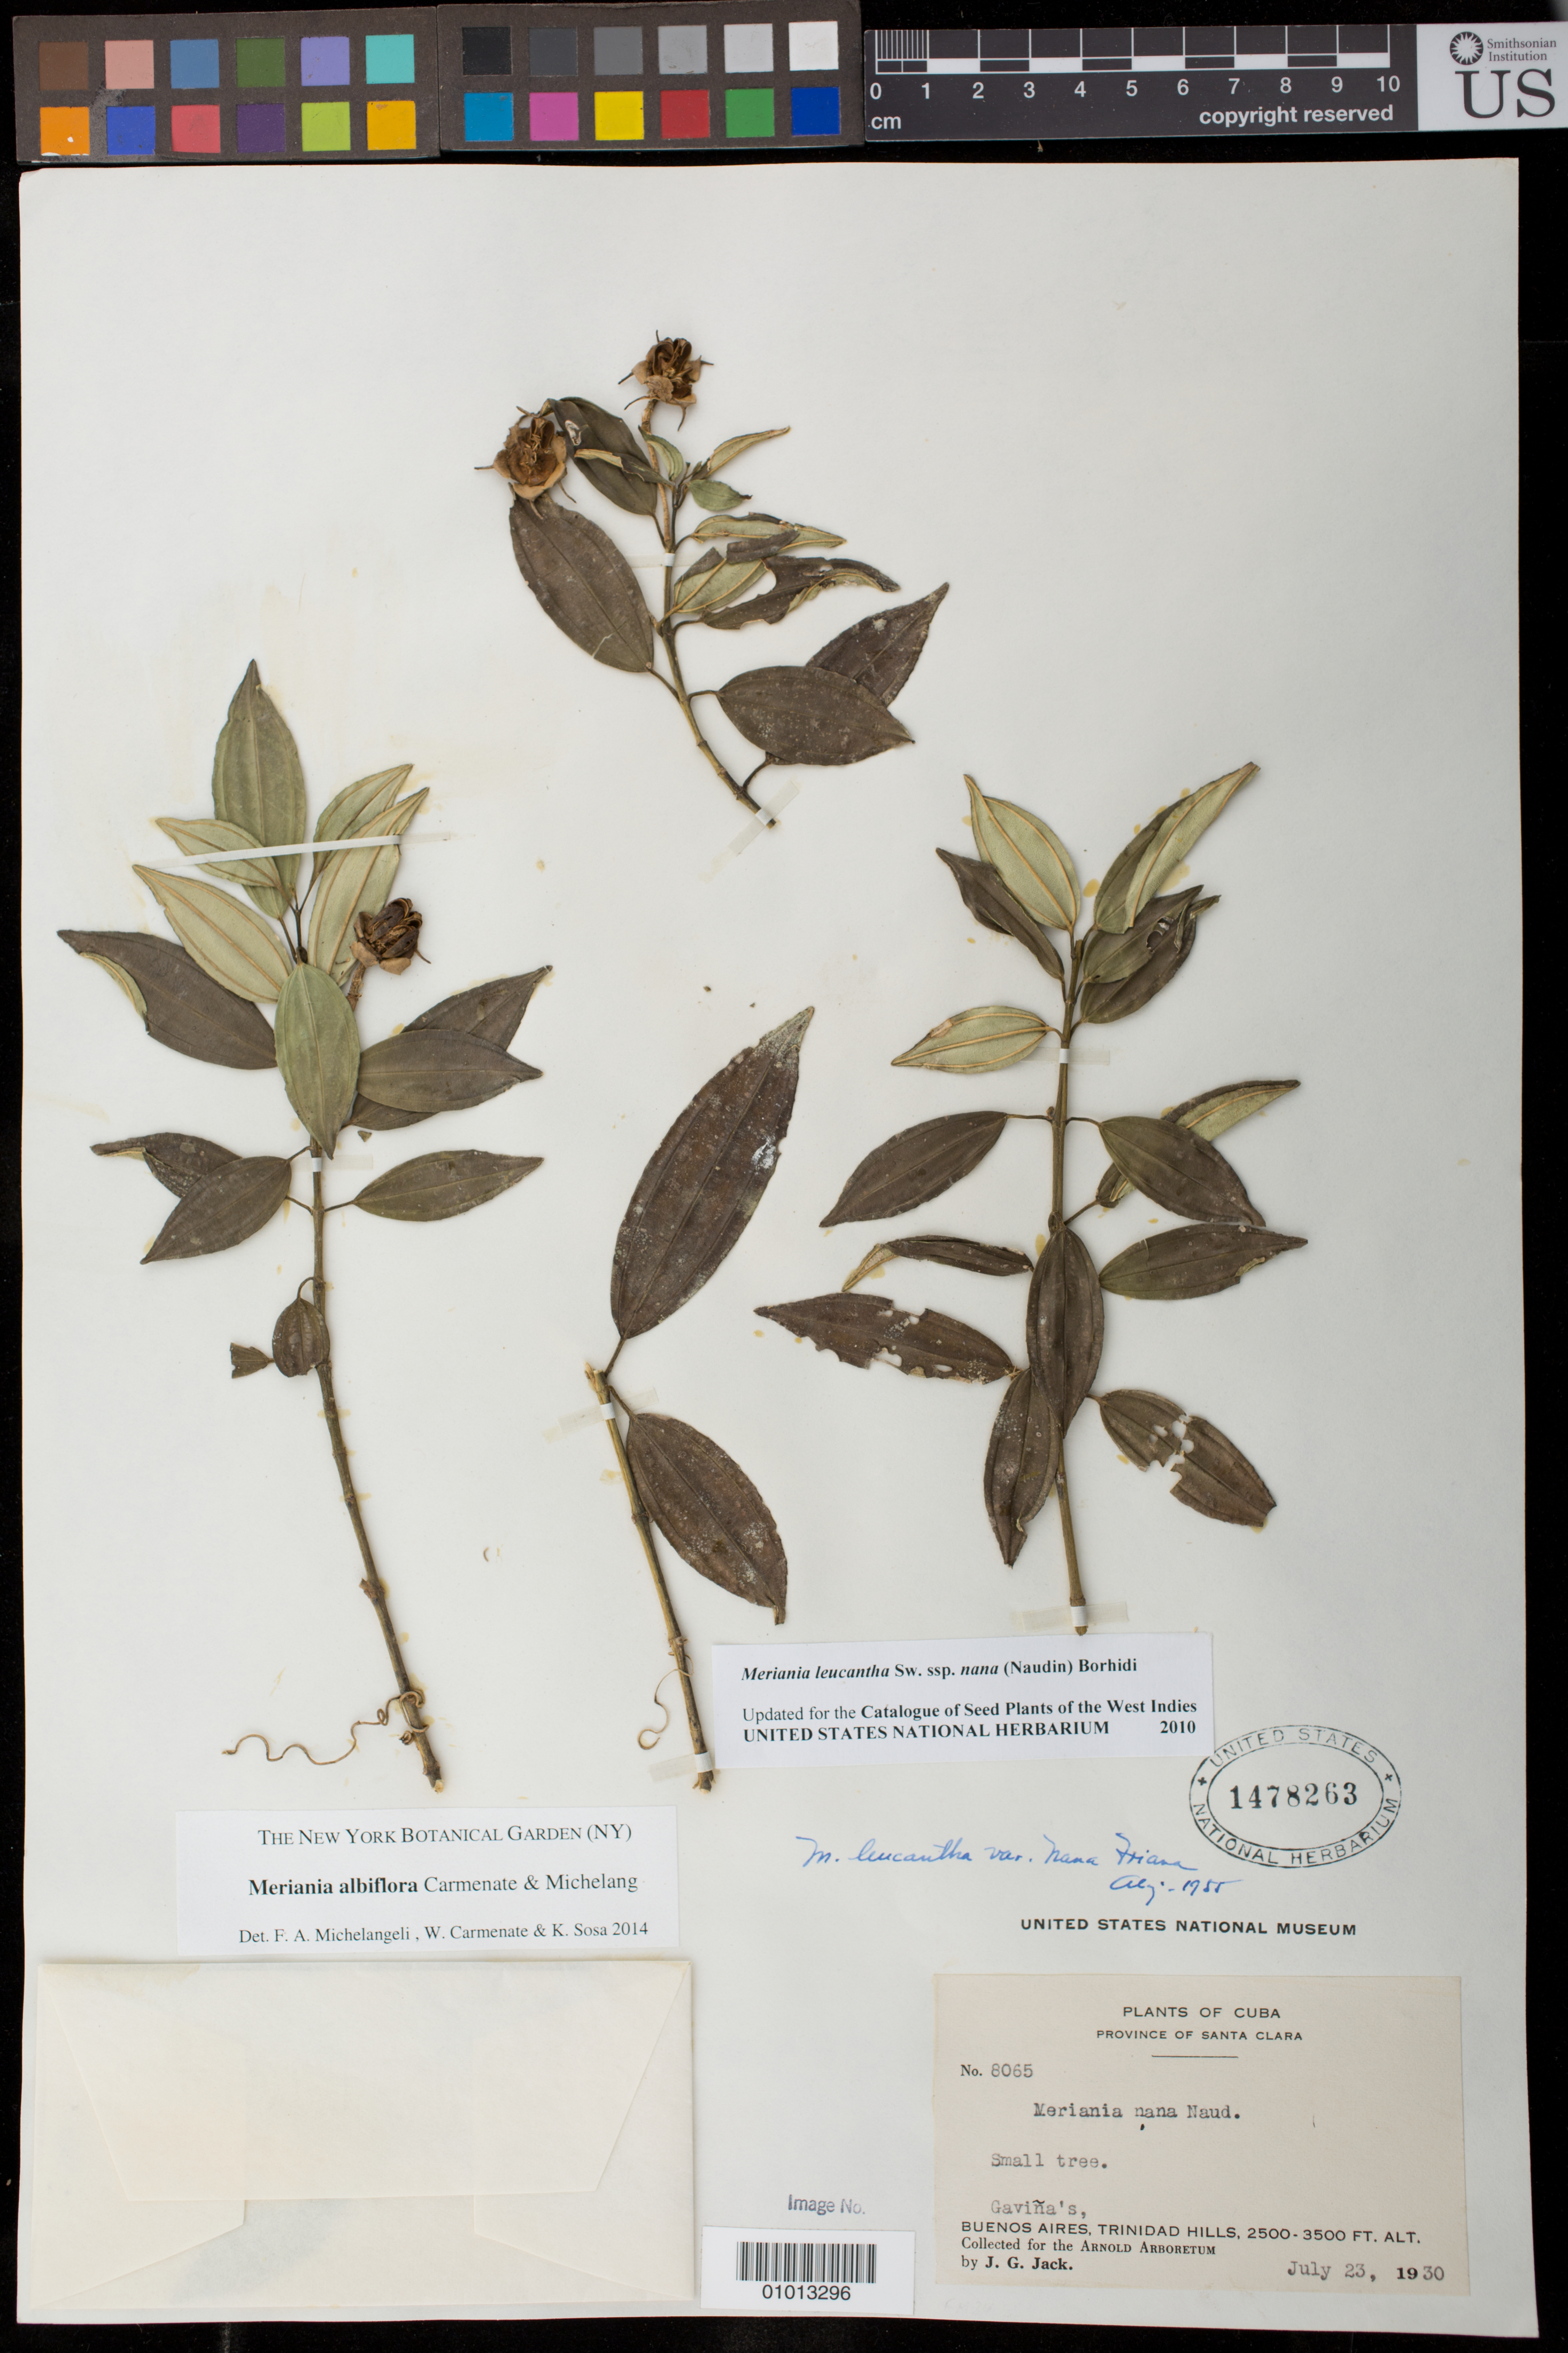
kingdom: Plantae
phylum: Tracheophyta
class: Magnoliopsida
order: Myrtales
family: Melastomataceae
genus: Meriania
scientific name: Meriania albiflora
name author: Carmenate & Michelang.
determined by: Michelangeli, F. A.; Carmenate, W.; Sosa, K.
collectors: J. G. Jack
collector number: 8065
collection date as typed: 23 Jul 1930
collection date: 1930-07-23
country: Cuba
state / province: Cienfuegos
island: Cuba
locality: Province Santa Clara [Cienfuegos ?]. Gavinas, Buenos Aires, Trinidad Hills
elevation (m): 762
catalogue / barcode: US 1478263